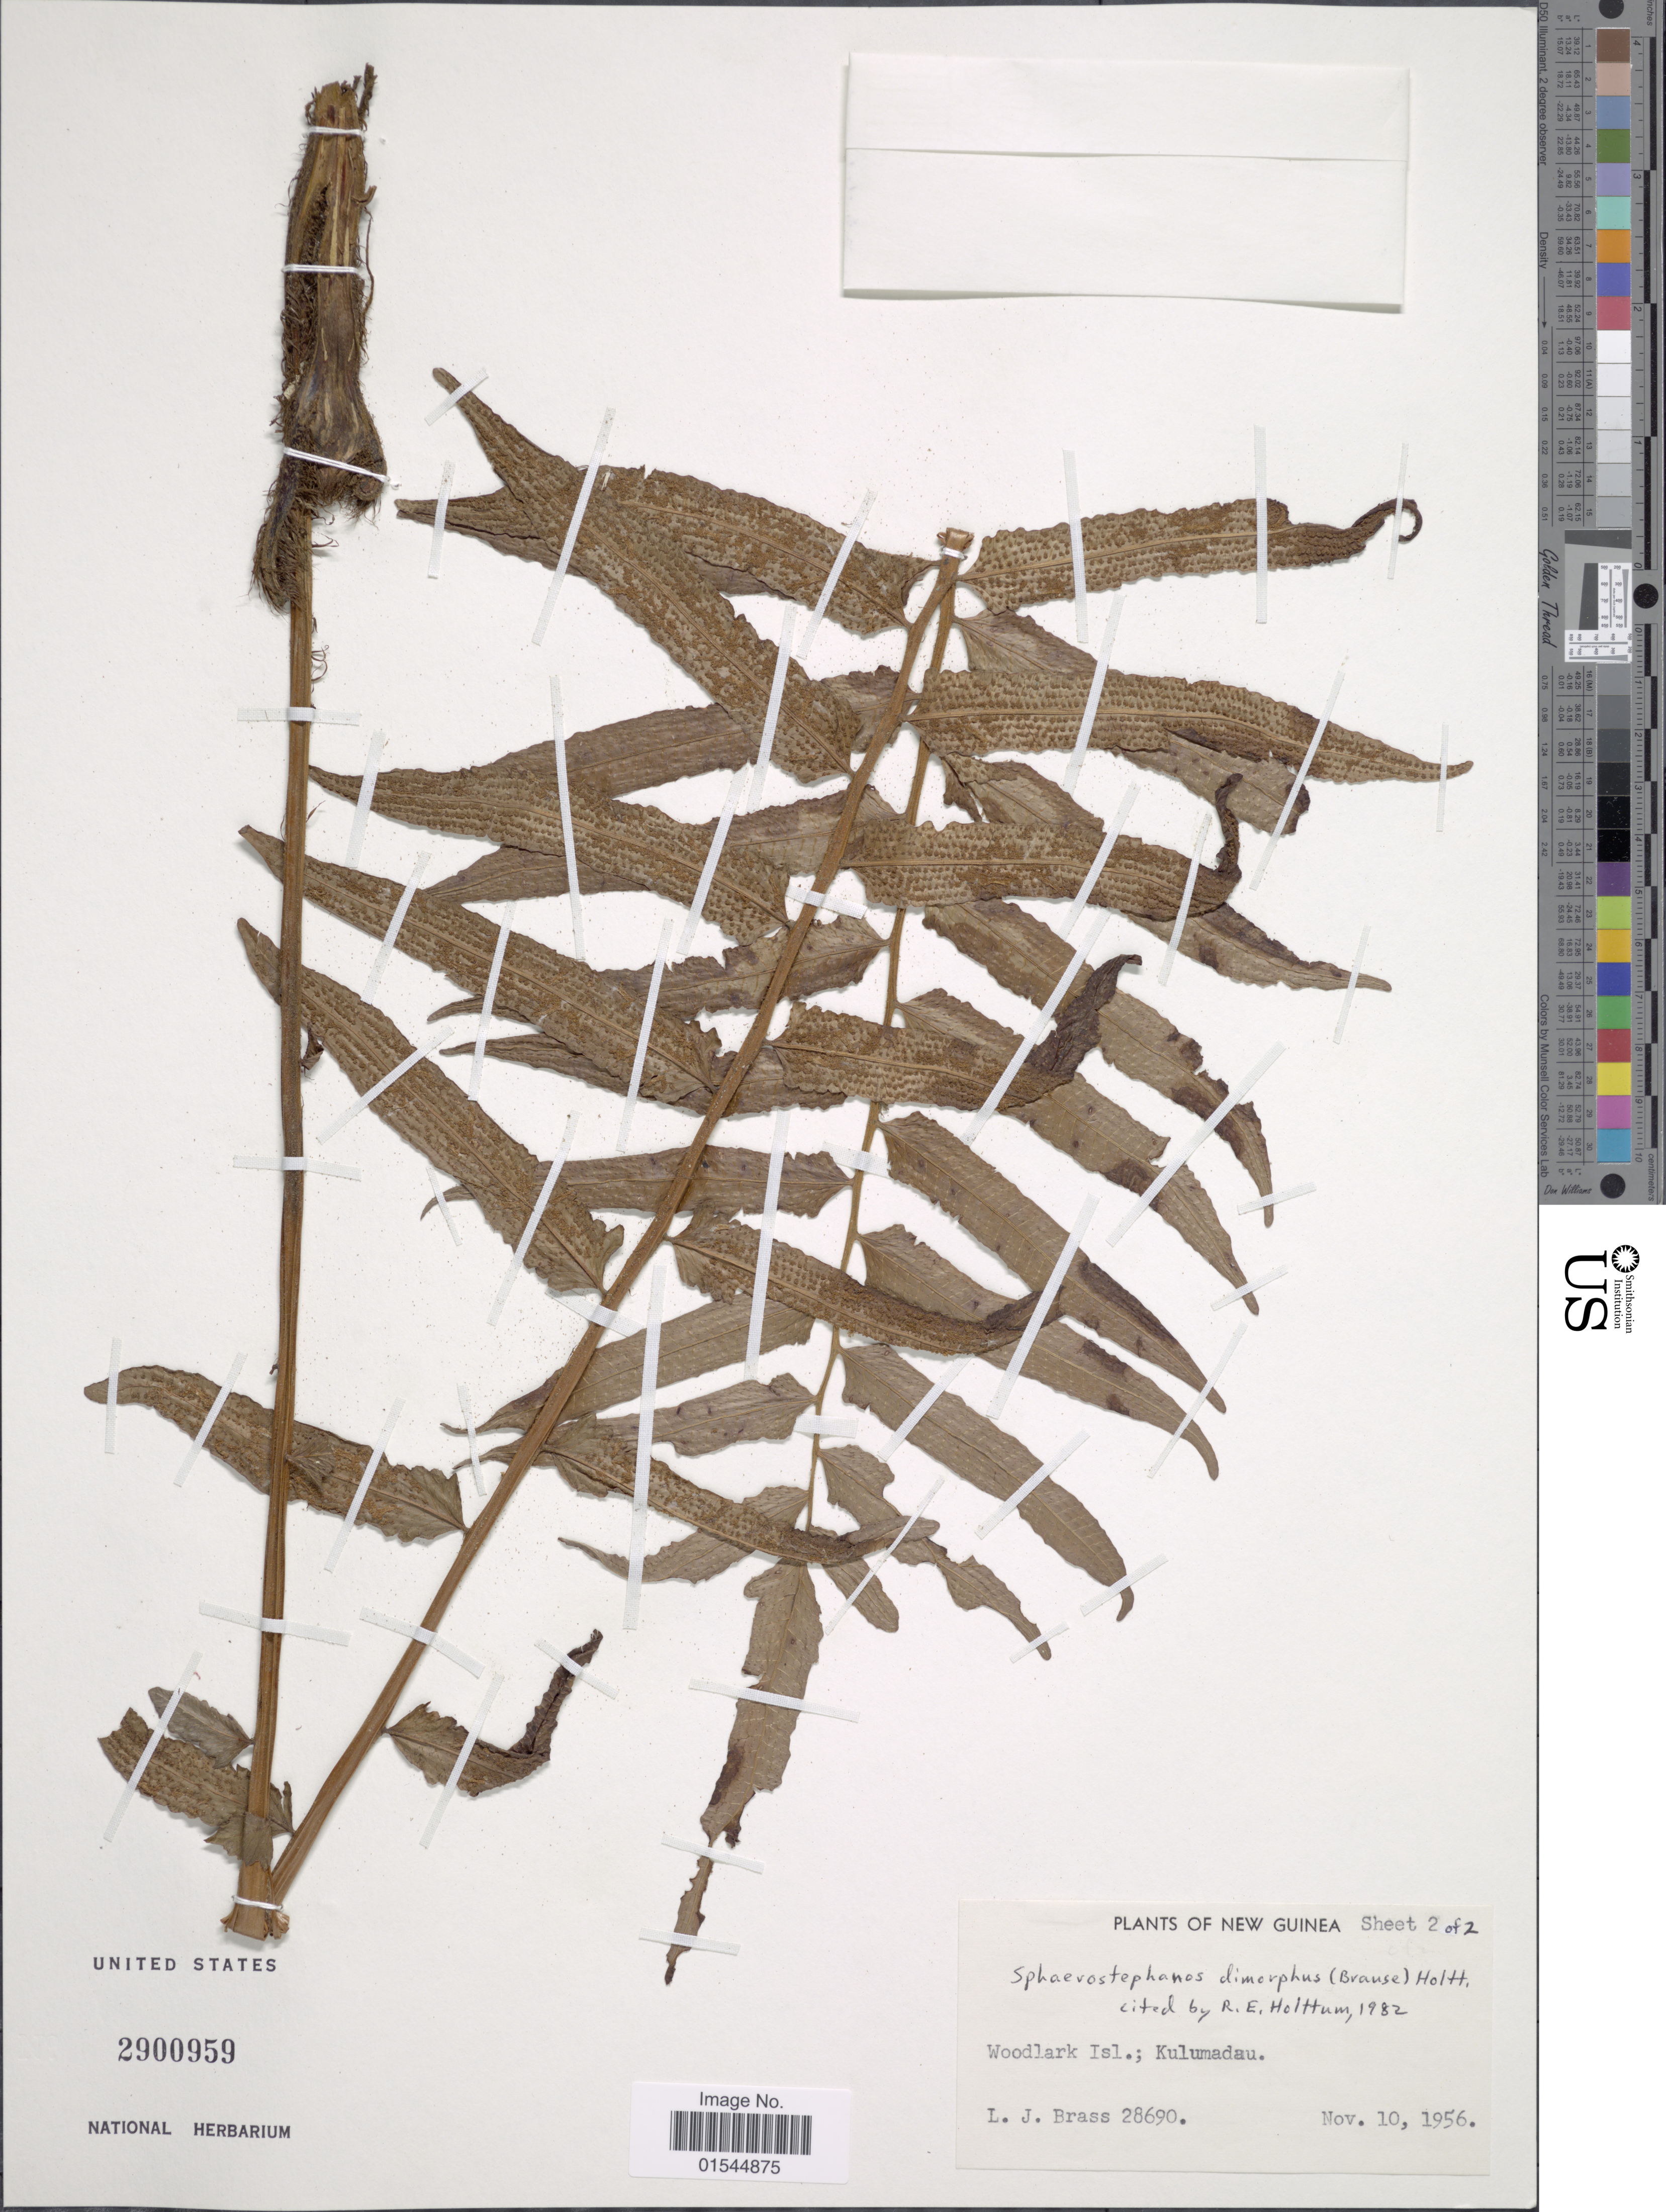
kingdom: Plantae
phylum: Tracheophyta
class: Polypodiopsida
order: Polypodiales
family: Thelypteridaceae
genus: Sphaerostephanos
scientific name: Sphaerostephanos dimorphus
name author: (Brause) Holttum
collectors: L. J. Brass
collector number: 28690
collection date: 1956-11-10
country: Papua New Guinea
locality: New Guinea, Woodlark Isl.; Kulumadau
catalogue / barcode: US 2900959